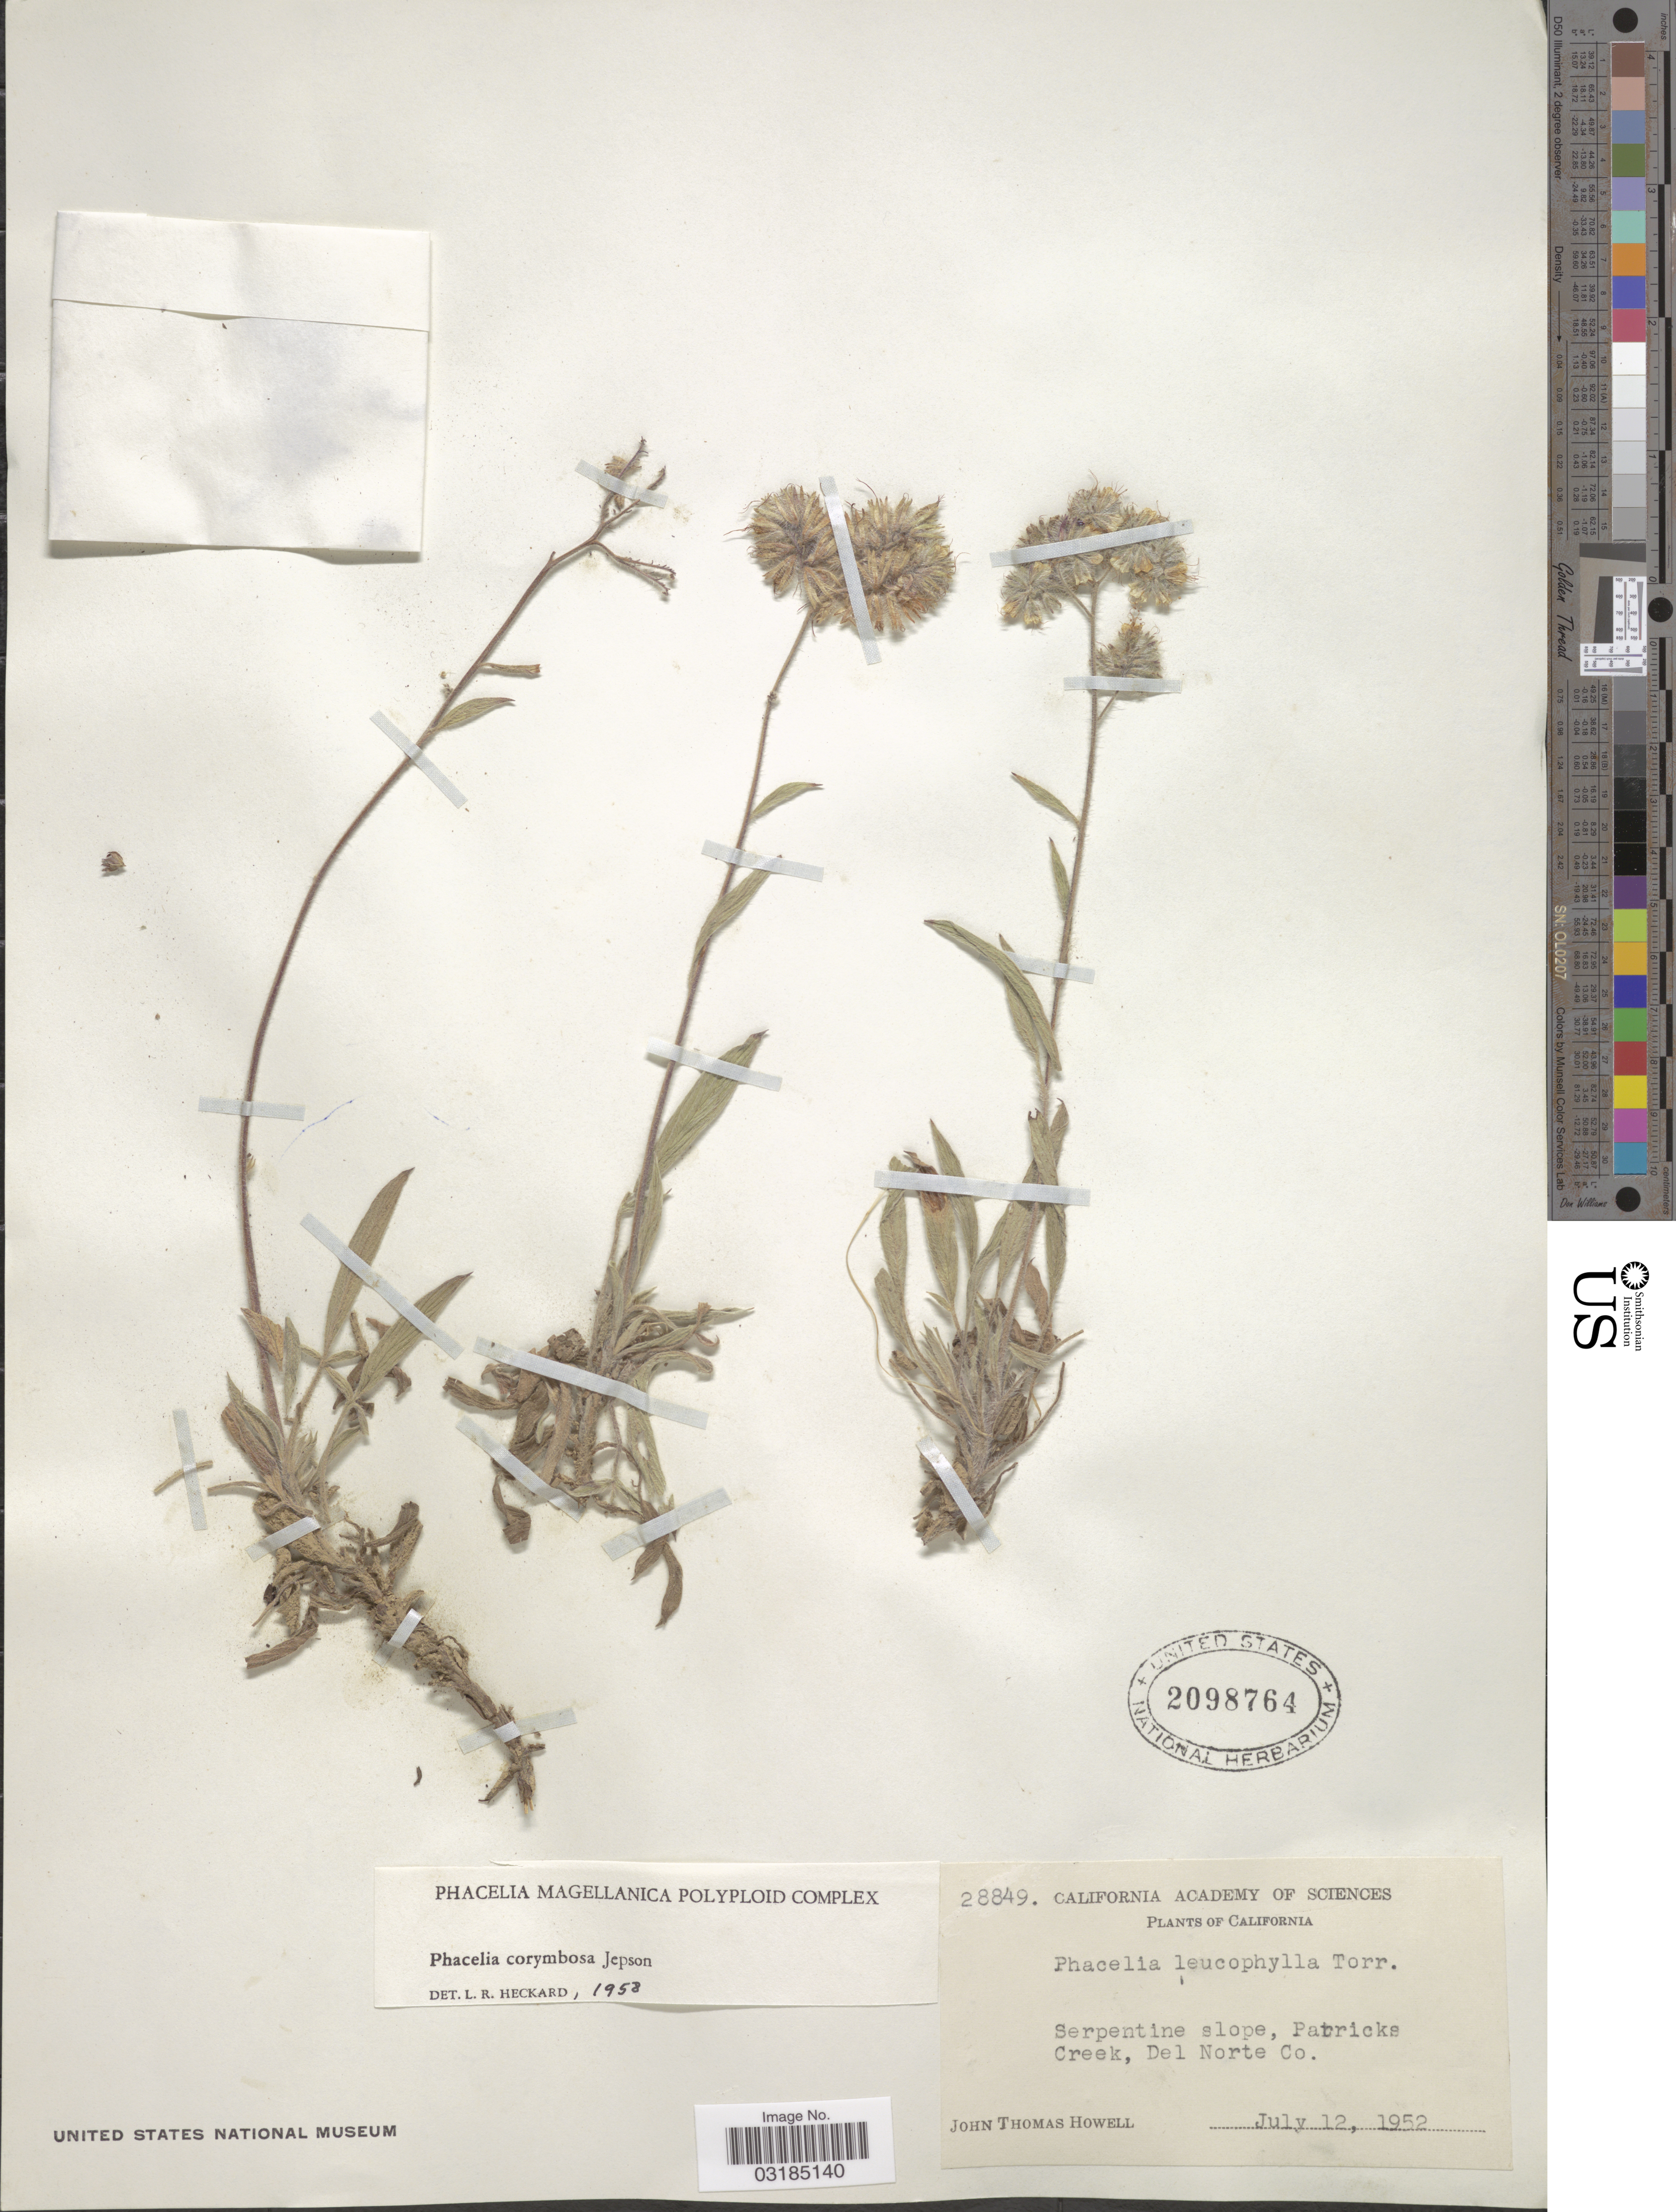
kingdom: Plantae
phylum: Tracheophyta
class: Magnoliopsida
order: Boraginales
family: Hydrophyllaceae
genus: Phacelia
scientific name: Phacelia corymbosa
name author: Jeps.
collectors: J. T. Howell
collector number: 28849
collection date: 1952-07-12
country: United States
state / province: California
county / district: Del Norte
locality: Serpentine slope, Patricks Creek, Del Norte Co.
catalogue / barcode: US 2098764